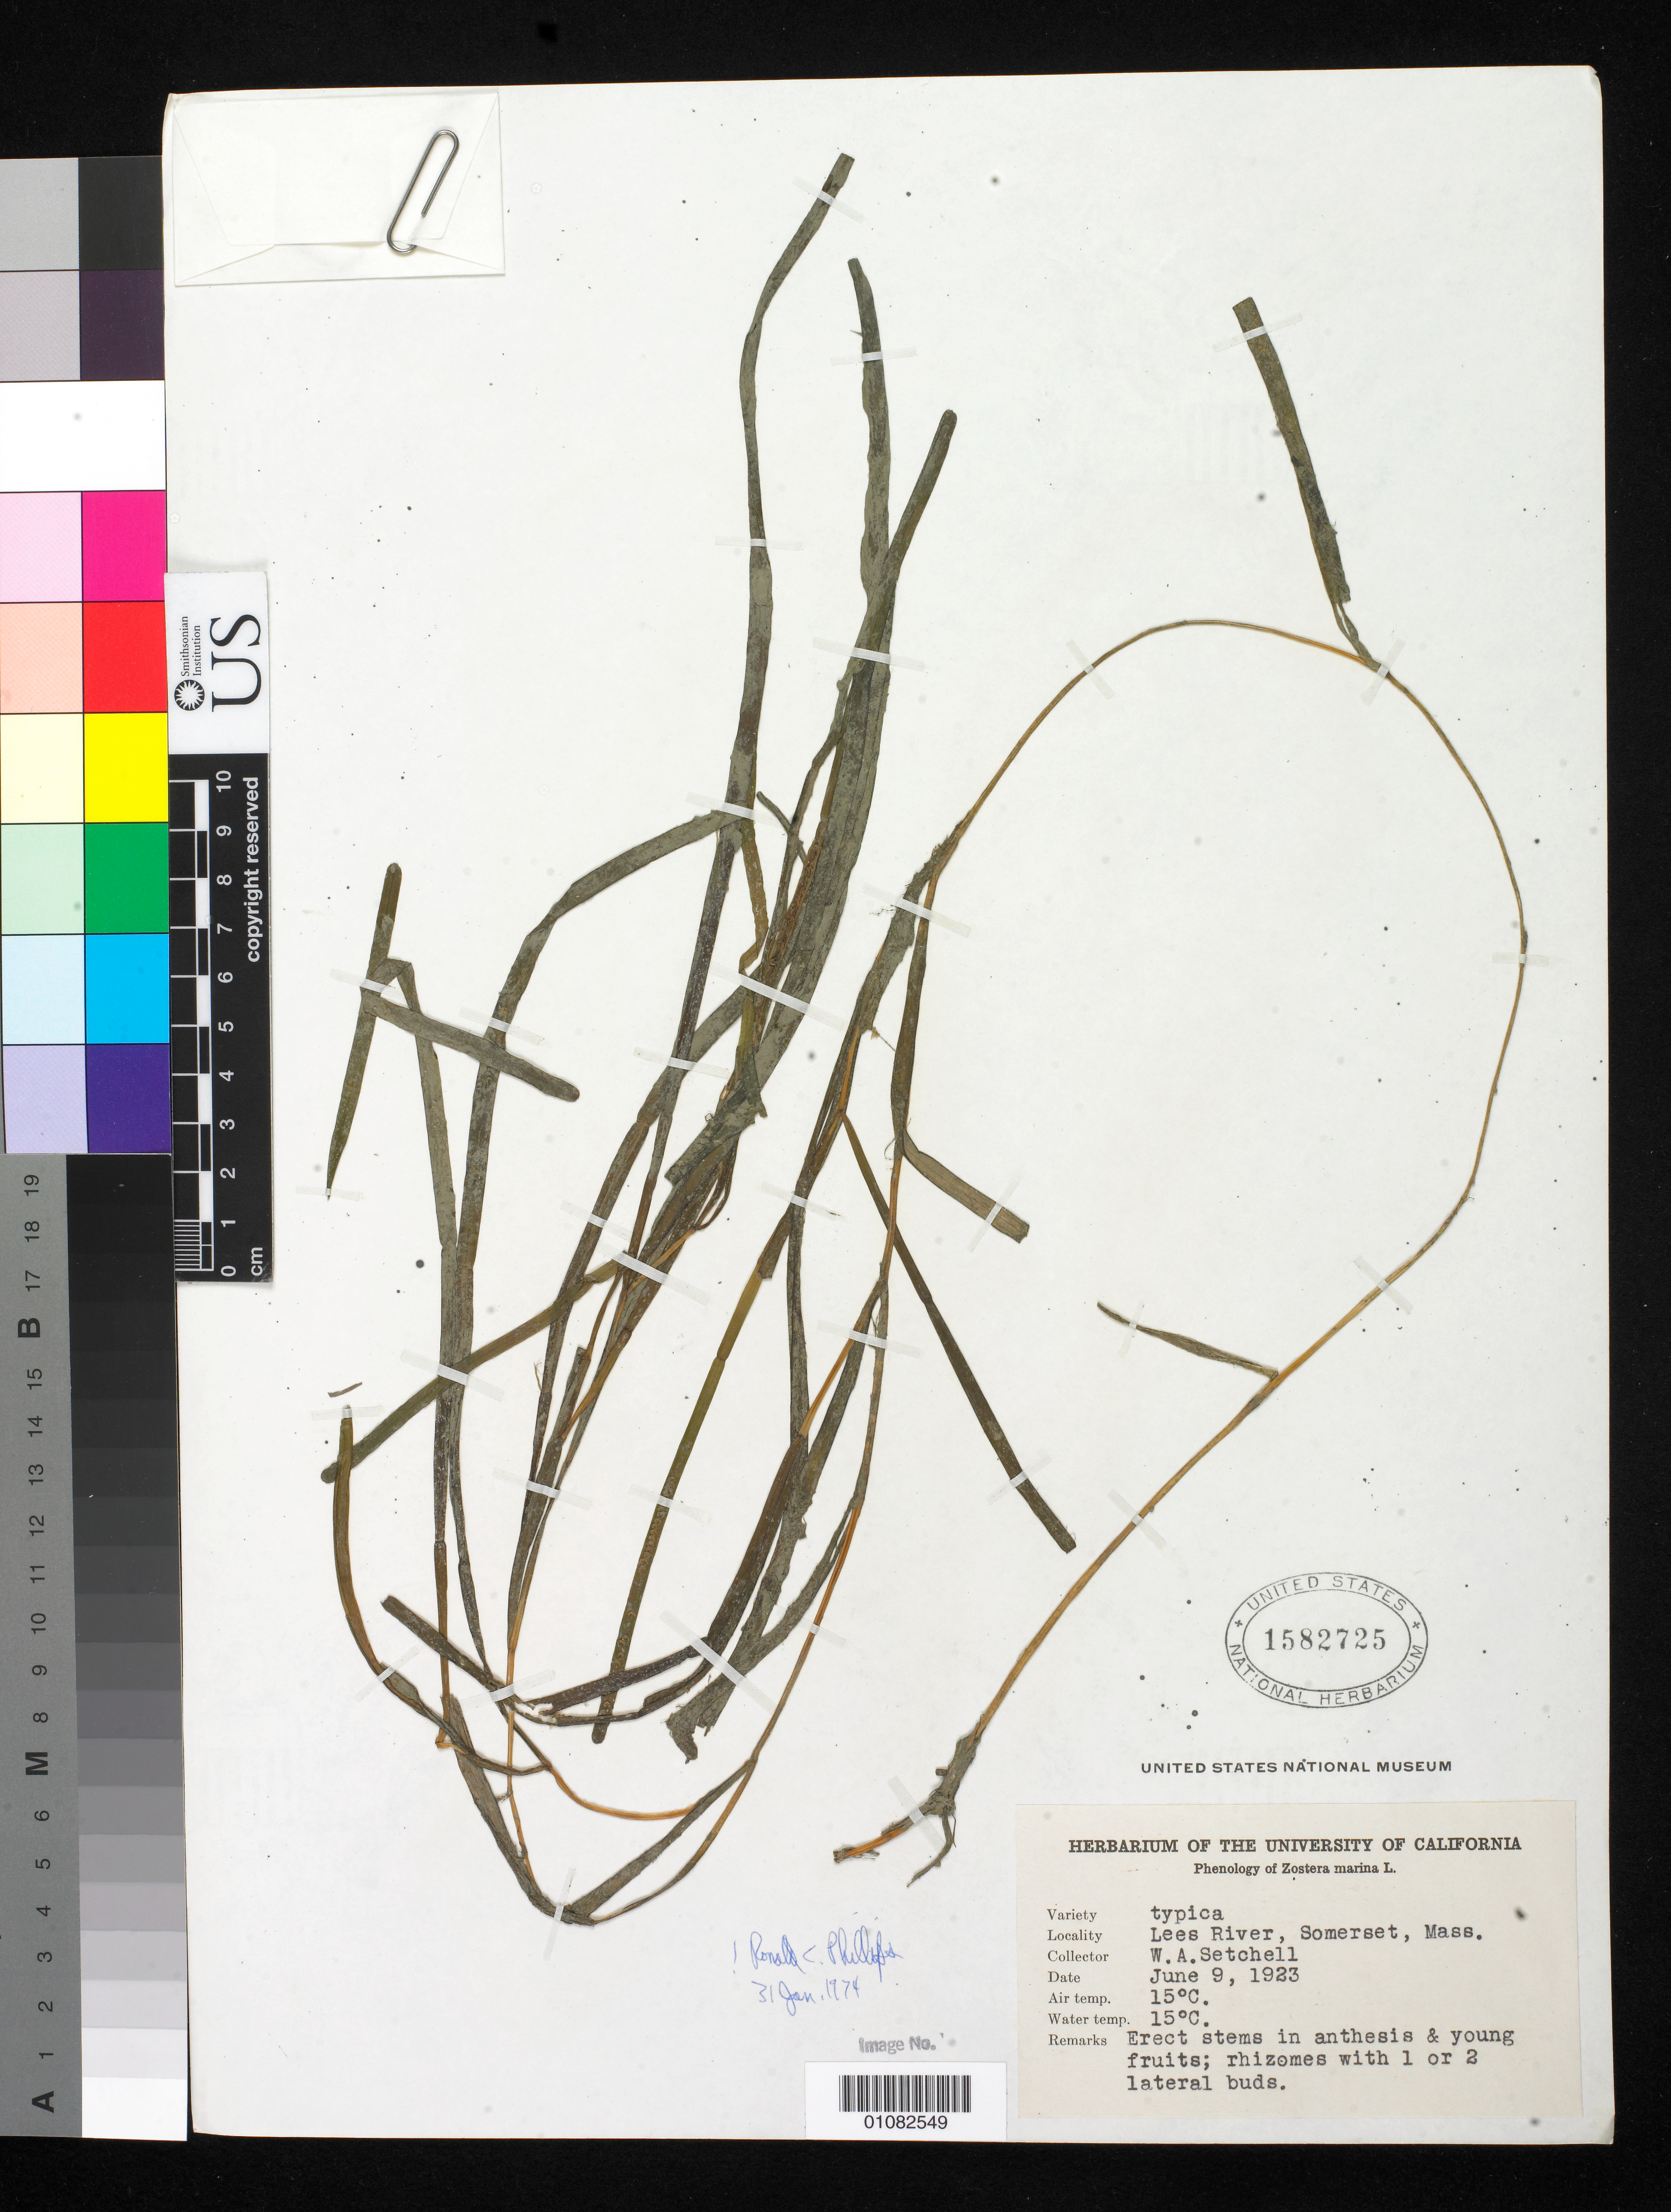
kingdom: Plantae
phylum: Tracheophyta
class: Liliopsida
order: Alismatales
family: Zosteraceae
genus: Zostera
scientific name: Zostera marina var. typica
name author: L.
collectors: W. Setchell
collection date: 1923-06-09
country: United States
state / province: Massachusetts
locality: Somerset, Lees River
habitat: air temperature: 15 degrees C; water temperature: 15 degrees C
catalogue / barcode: US 1582725